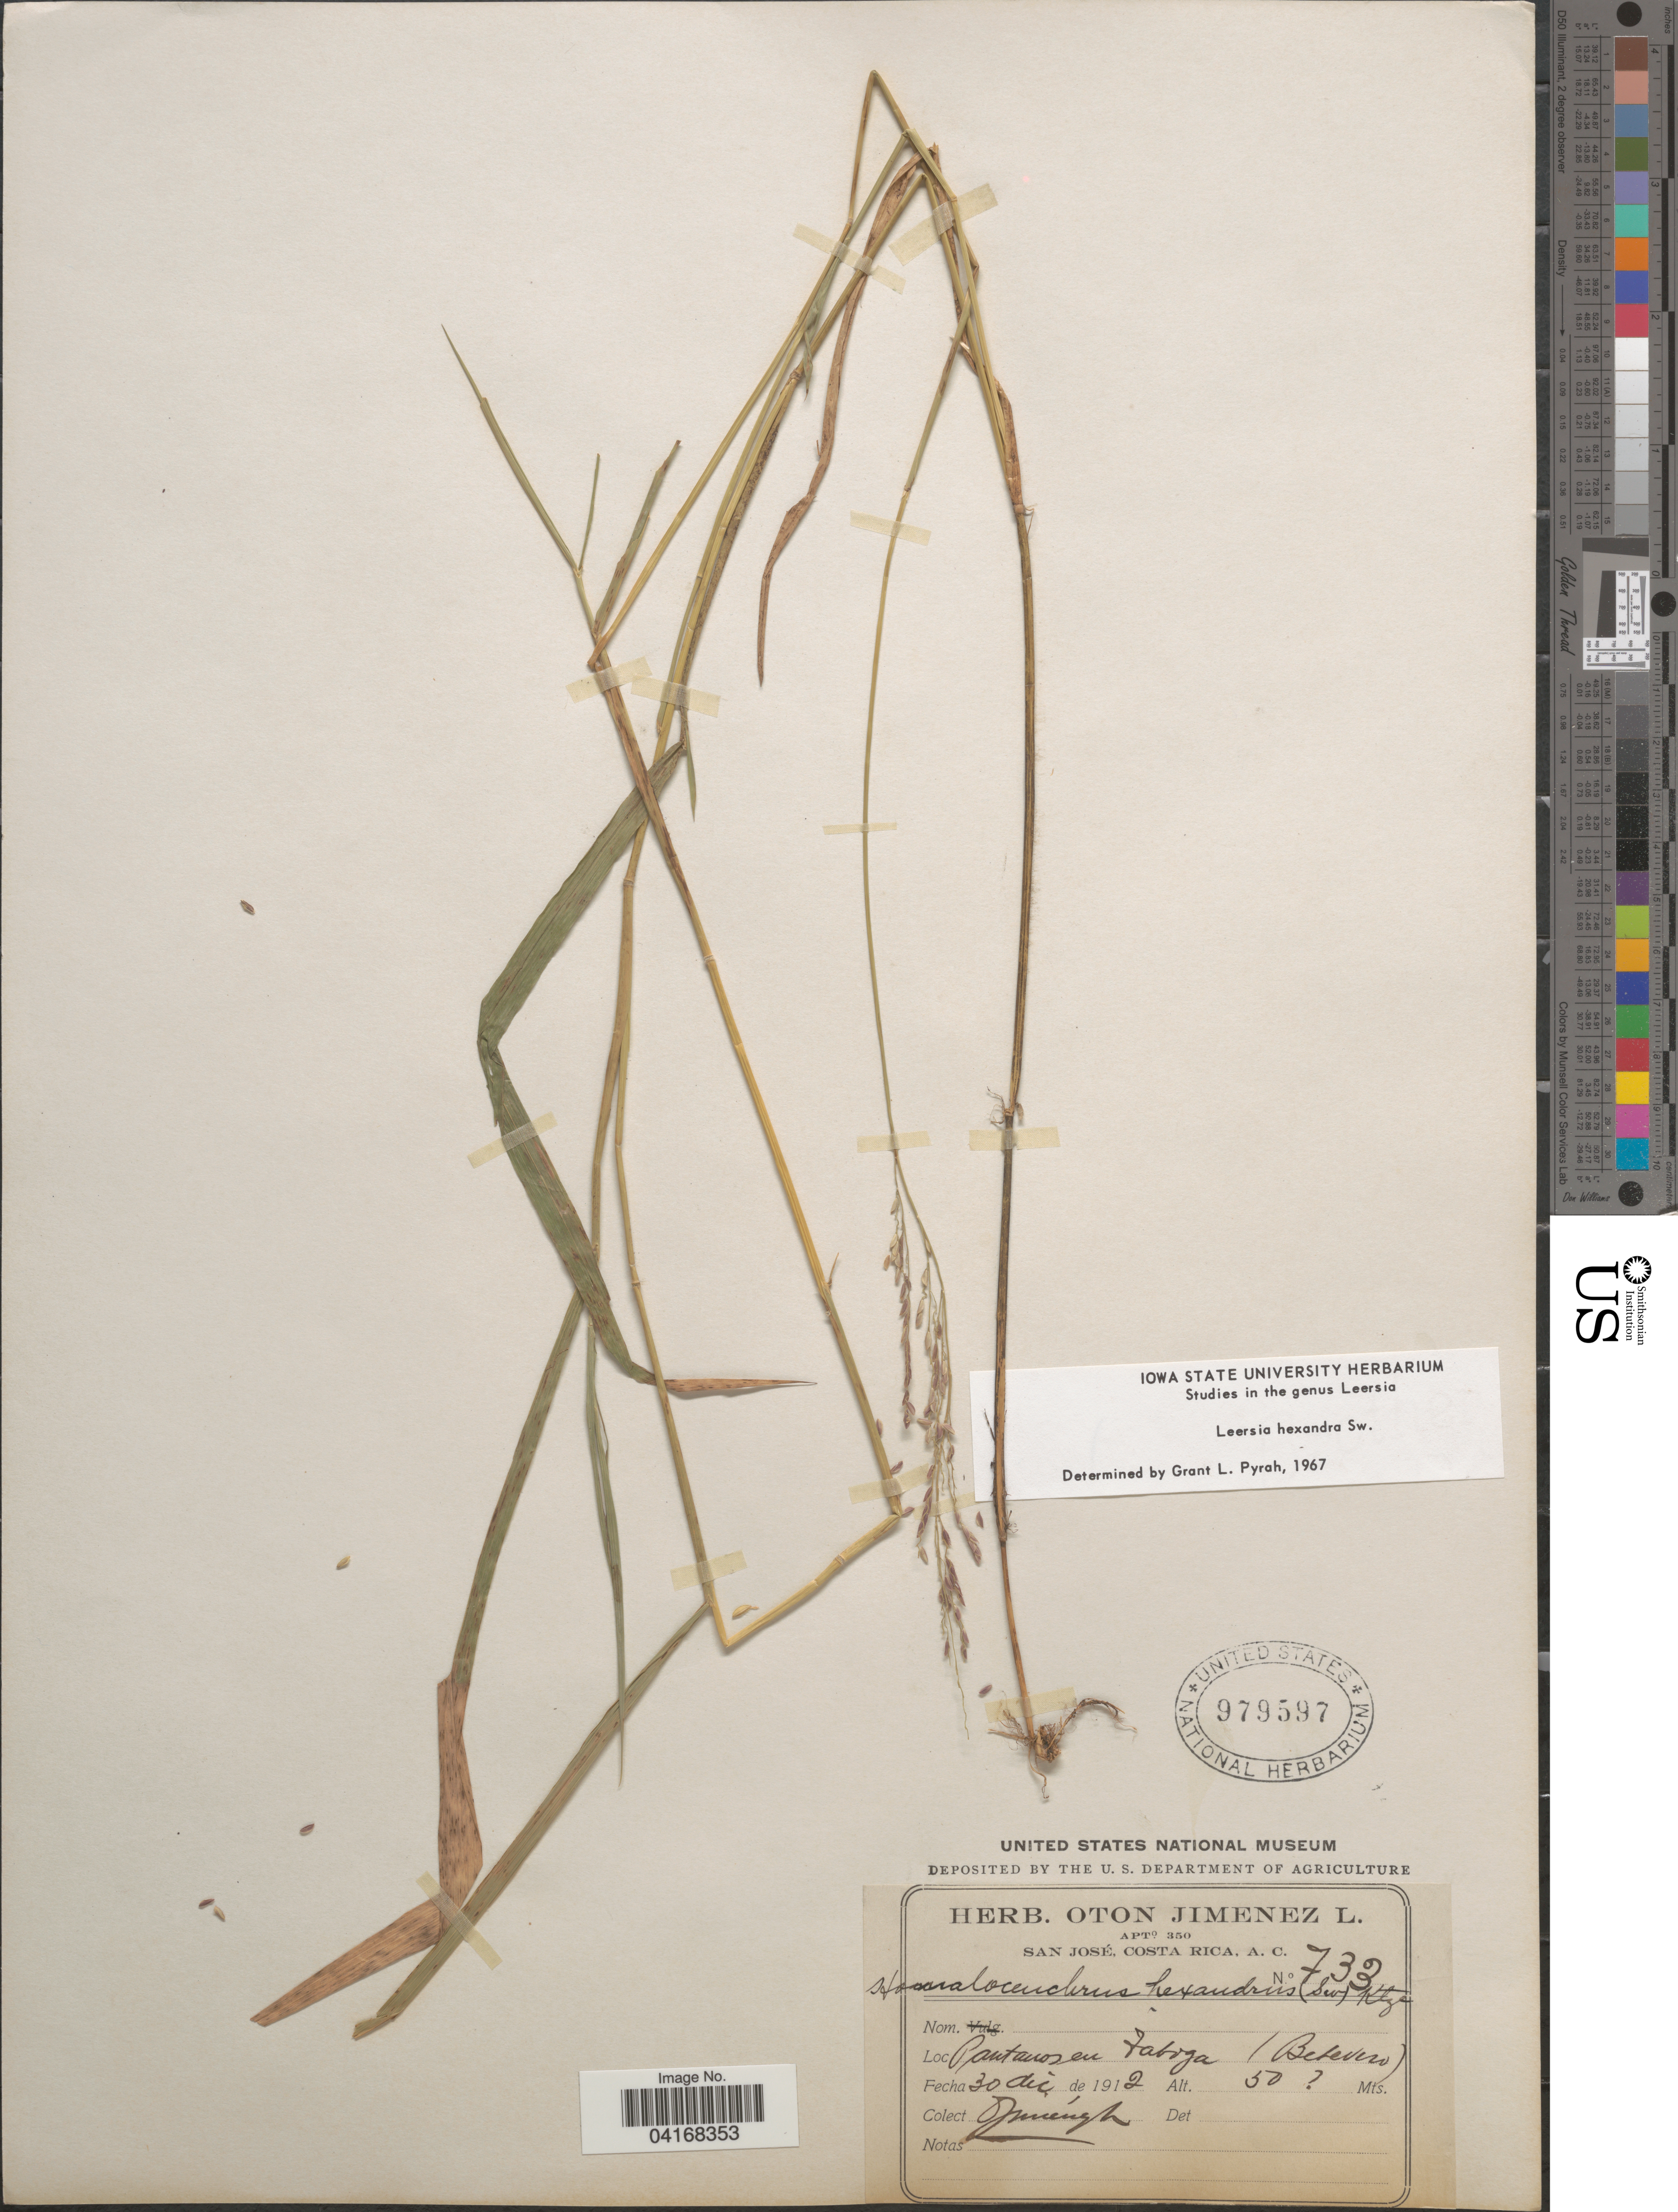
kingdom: Plantae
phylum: Tracheophyta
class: Liliopsida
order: Poales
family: Poaceae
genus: Leersia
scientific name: Leersia hexandra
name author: Sw.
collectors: O. Jiménez L.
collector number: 733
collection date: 1912-12-30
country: Costa Rica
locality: Pantanos en Taboga (Betedero).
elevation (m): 50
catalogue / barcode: US 979597